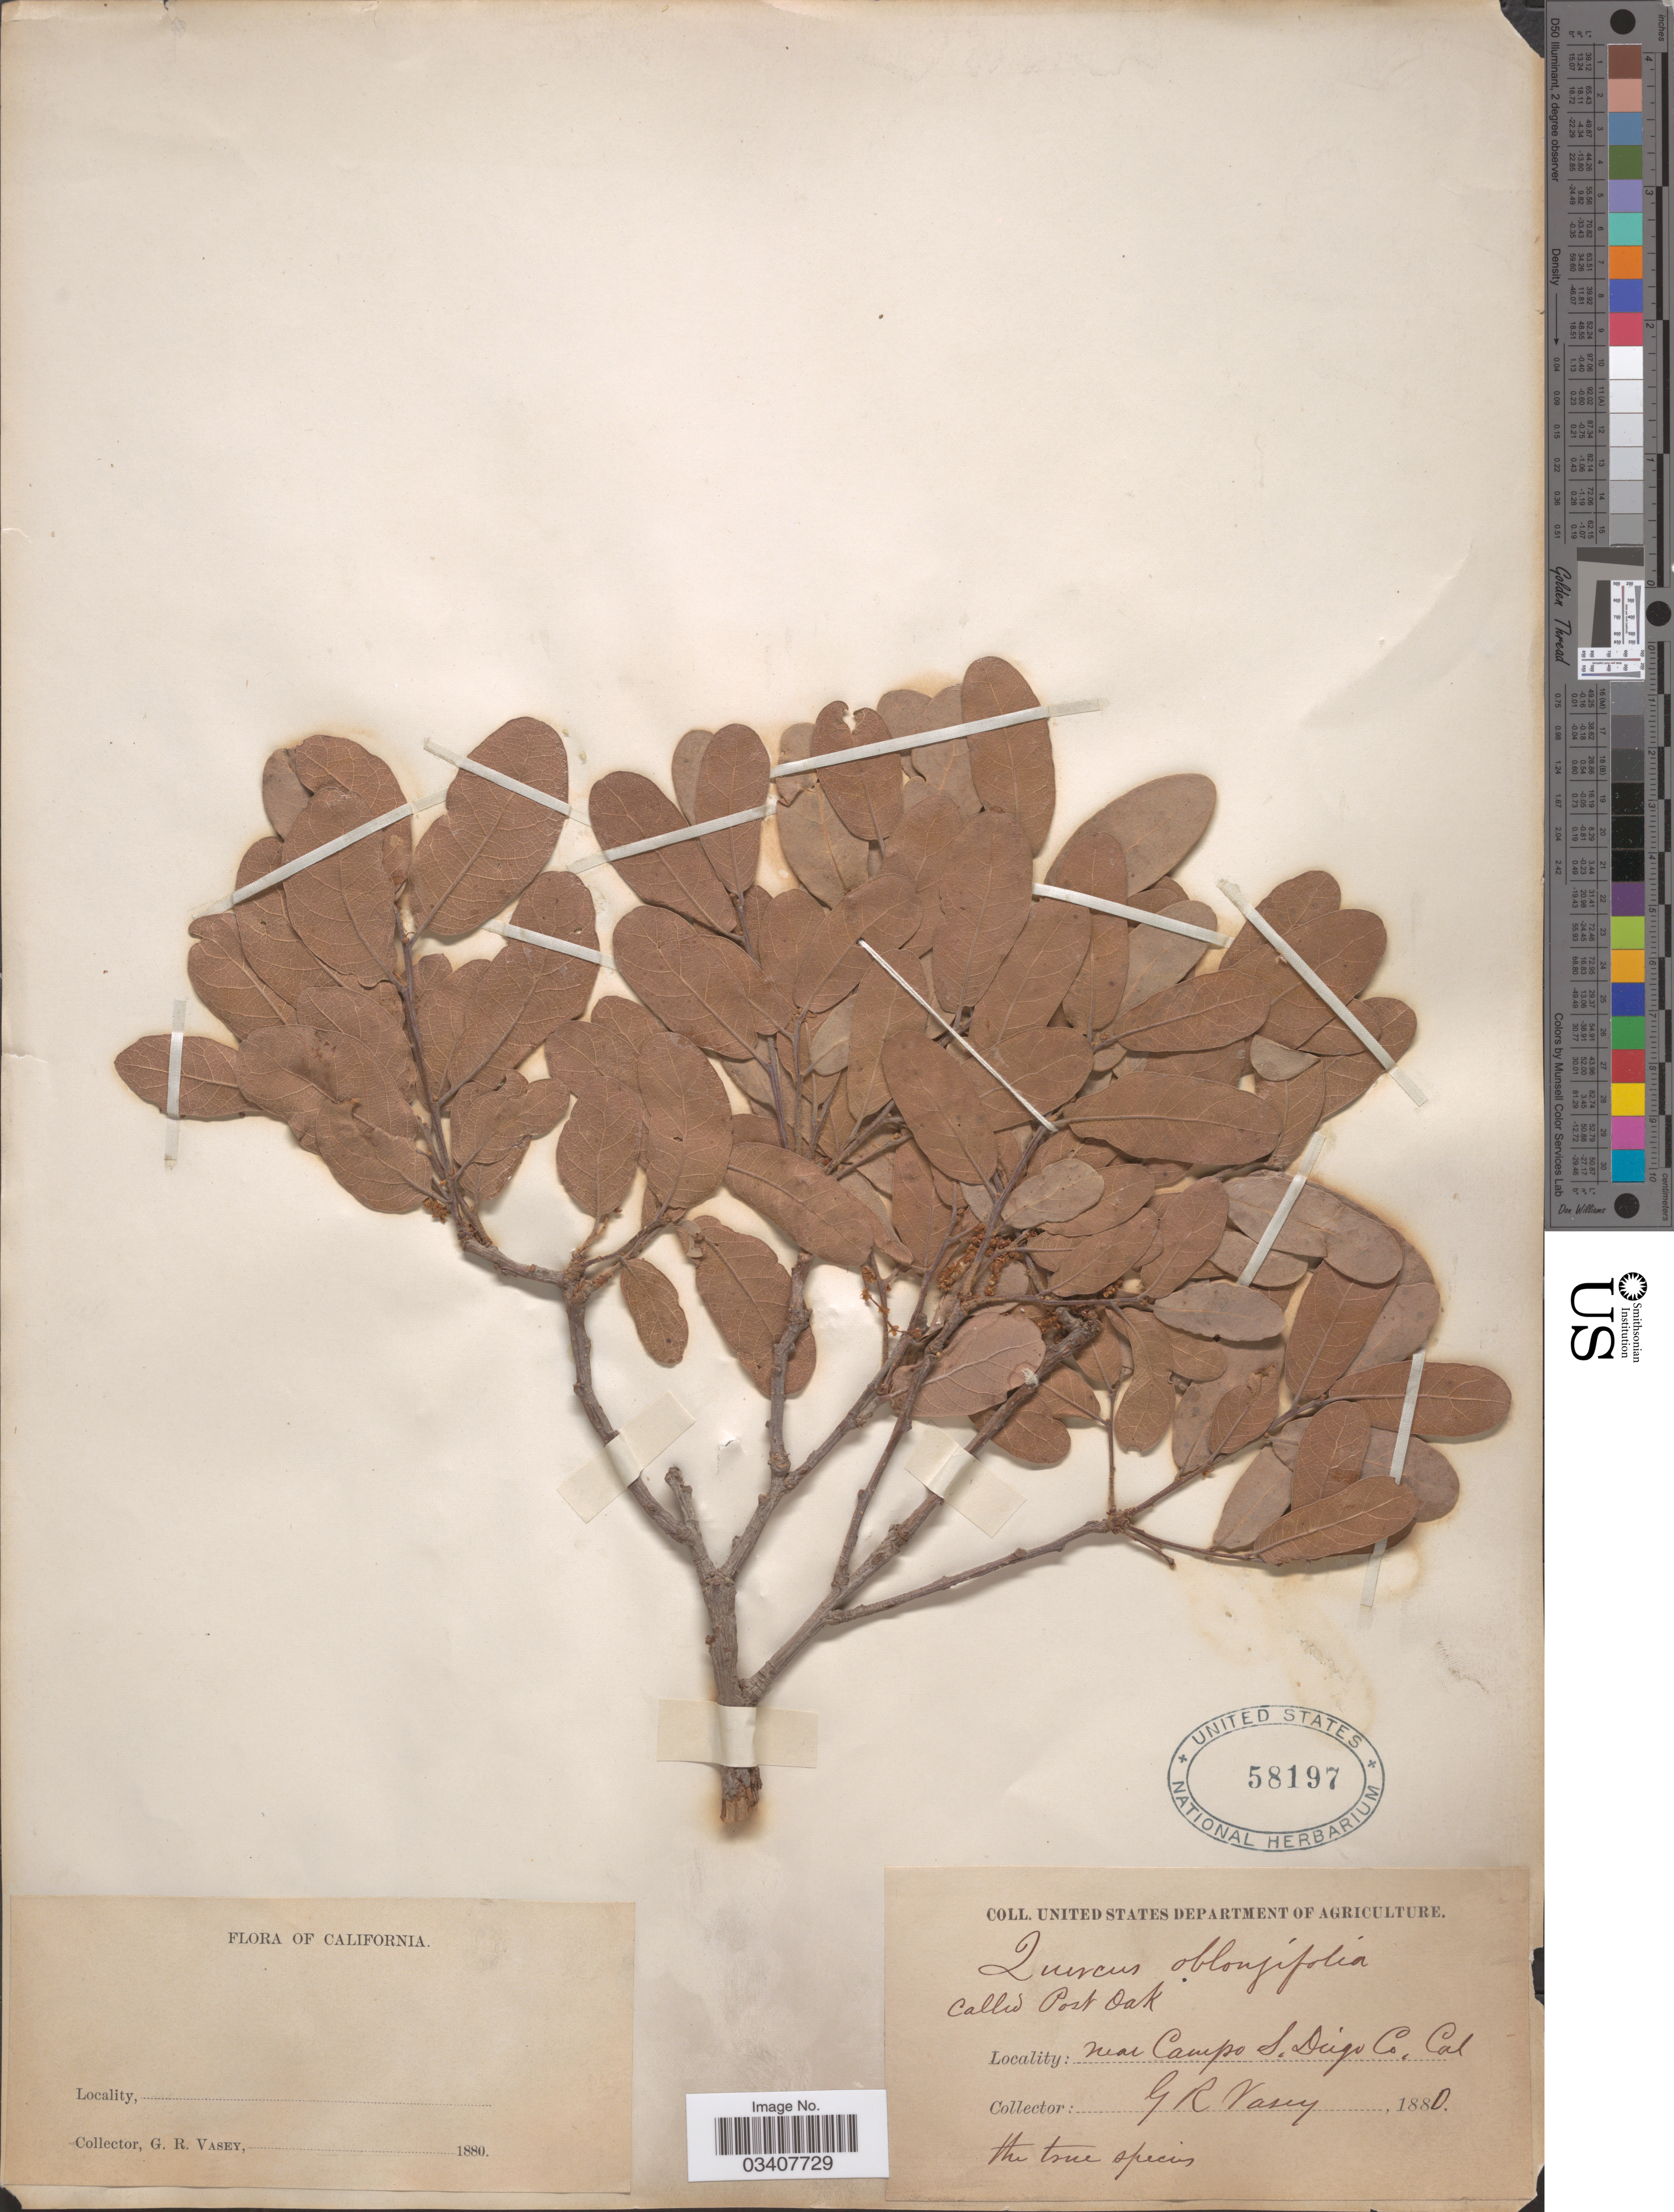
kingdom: Plantae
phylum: Tracheophyta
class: Magnoliopsida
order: Fagales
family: Fagaceae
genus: Quercus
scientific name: Quercus oblongifolia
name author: Torr.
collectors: G. R. Vasey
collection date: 1880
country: United States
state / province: California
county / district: San Diego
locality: Near Campo S. Diego Co.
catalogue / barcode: US 58197